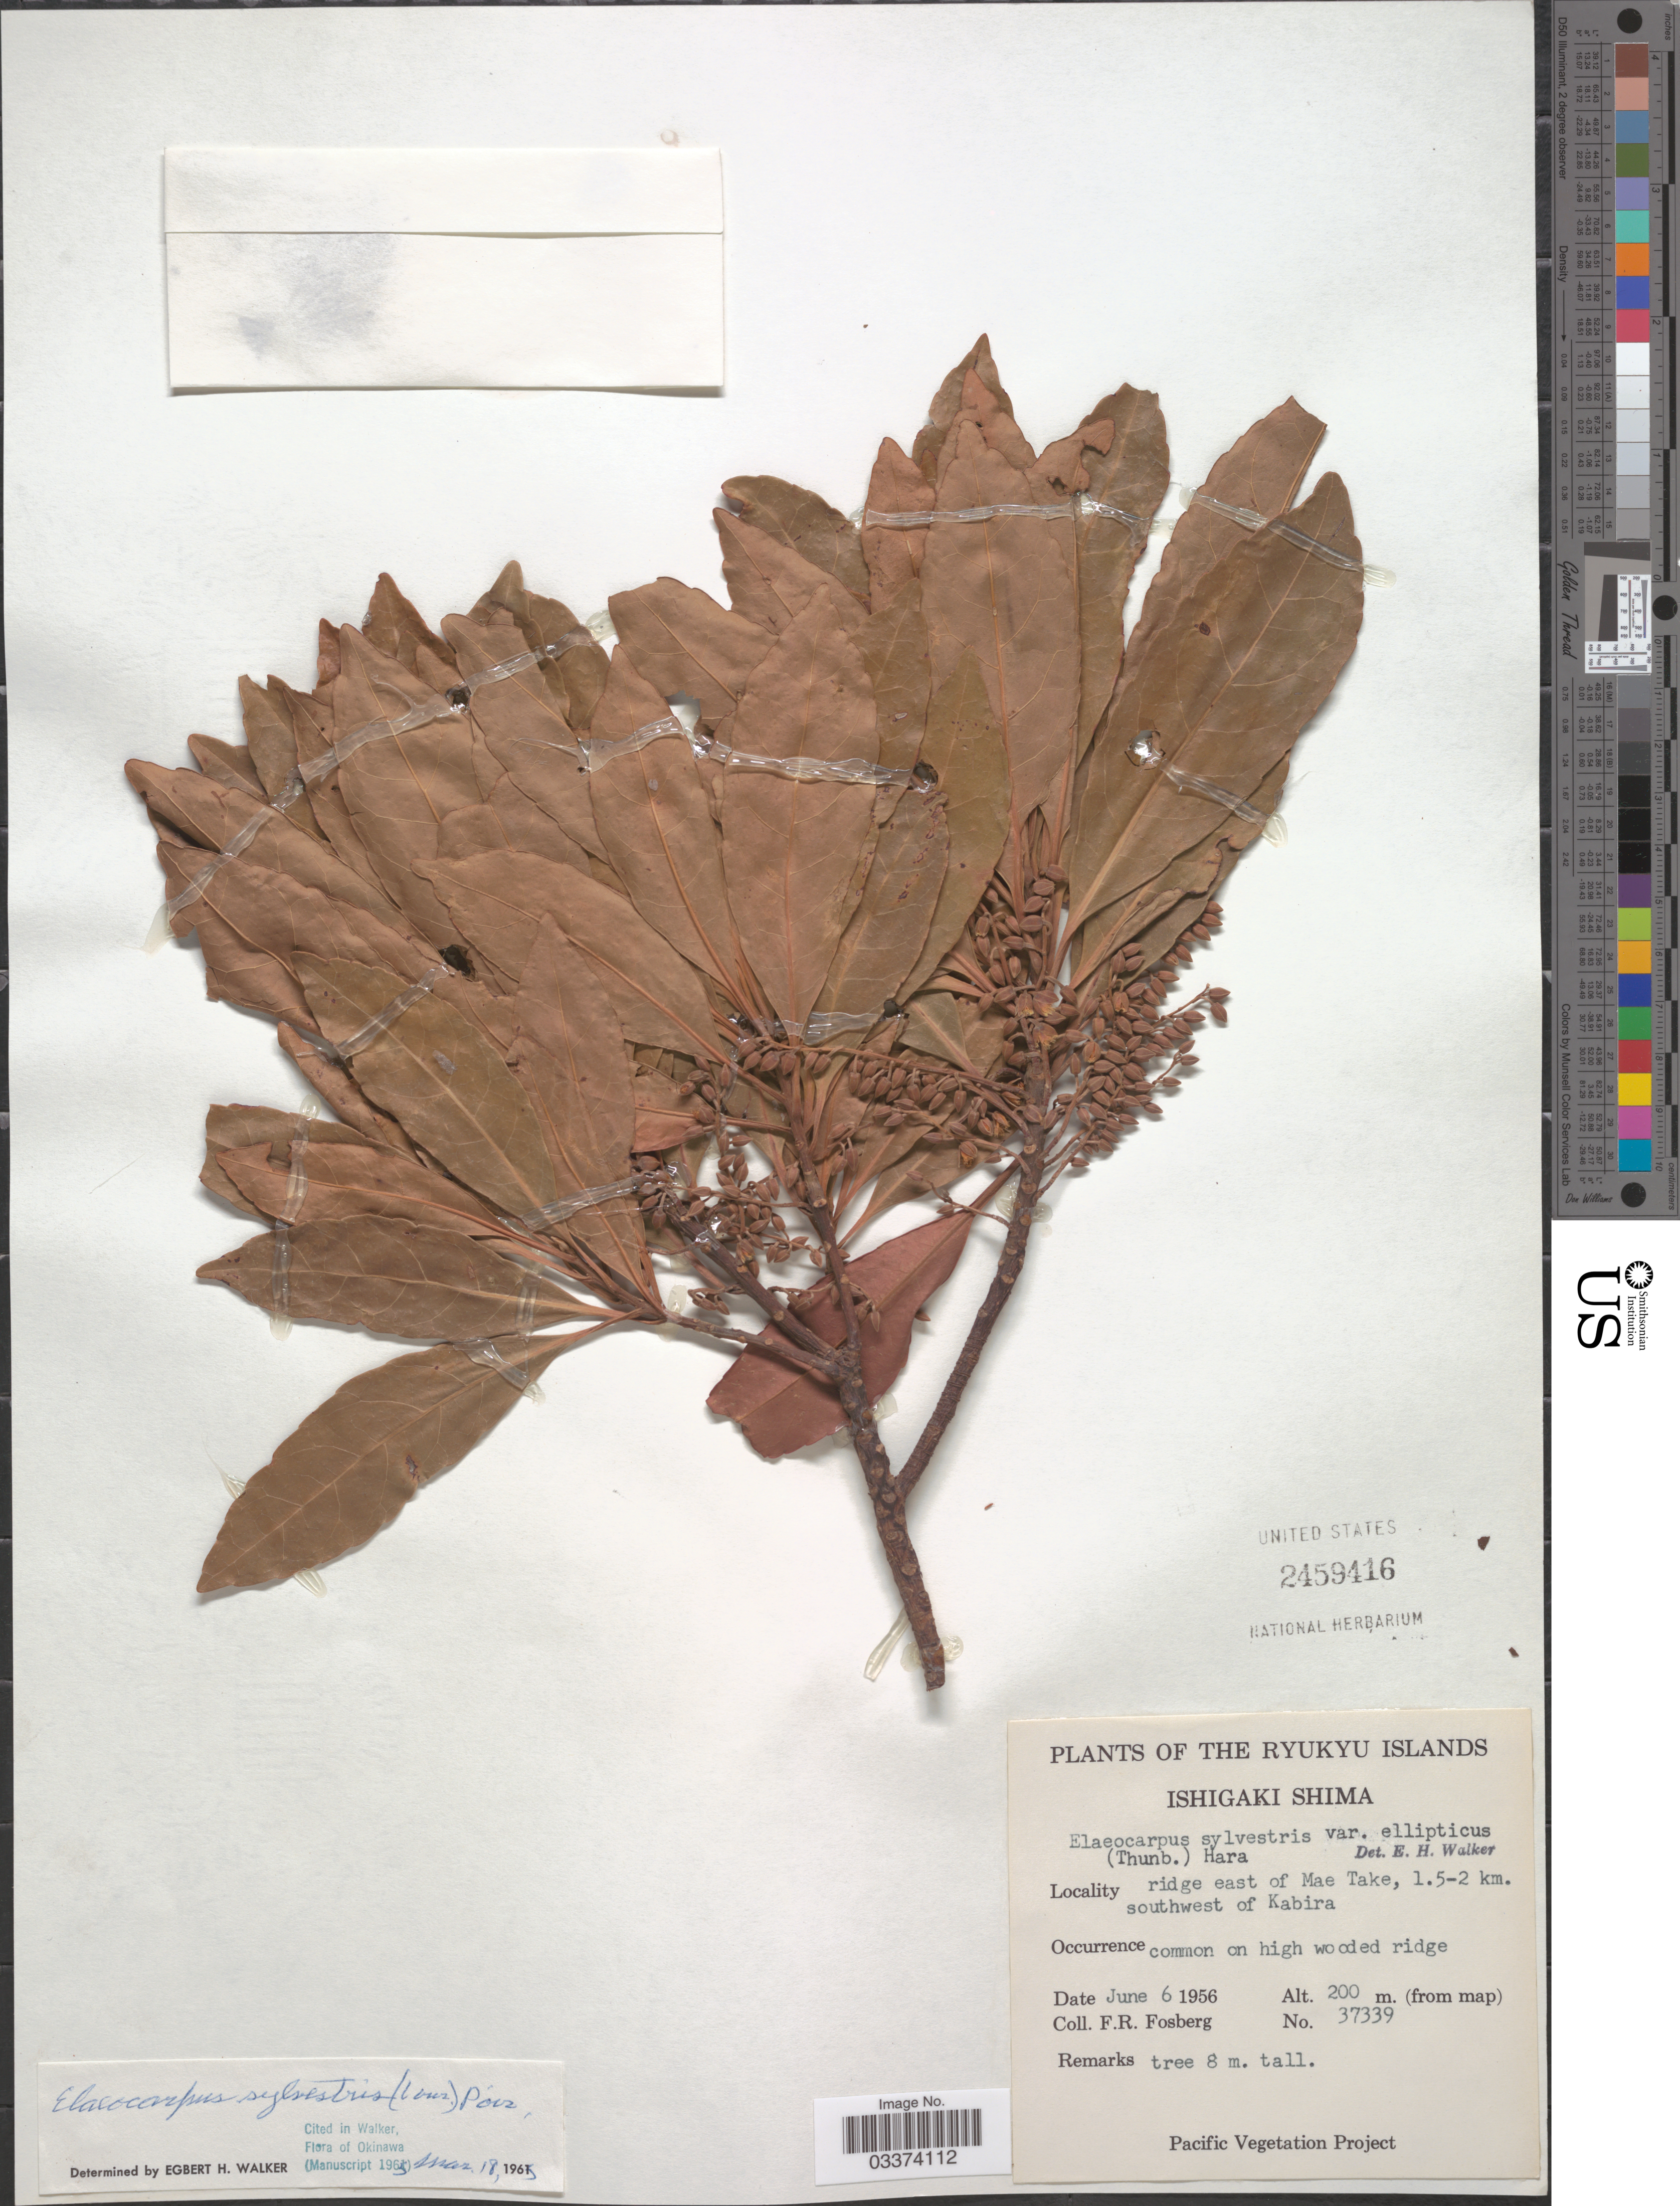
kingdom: Plantae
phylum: Tracheophyta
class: Magnoliopsida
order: Oxalidales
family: Elaeocarpaceae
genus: Elaeocarpus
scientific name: Elaeocarpus sylvestris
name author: (Lour.) Poir.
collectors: F. R. Fosberg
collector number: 37339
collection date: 1956-06-06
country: Japan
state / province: Okinawa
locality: The Ryukyu Islands. Ishigaki Shima. Ridge east of Mae Take, 1.5-2 km. southwest of Kabira.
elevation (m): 200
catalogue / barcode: US 2459416